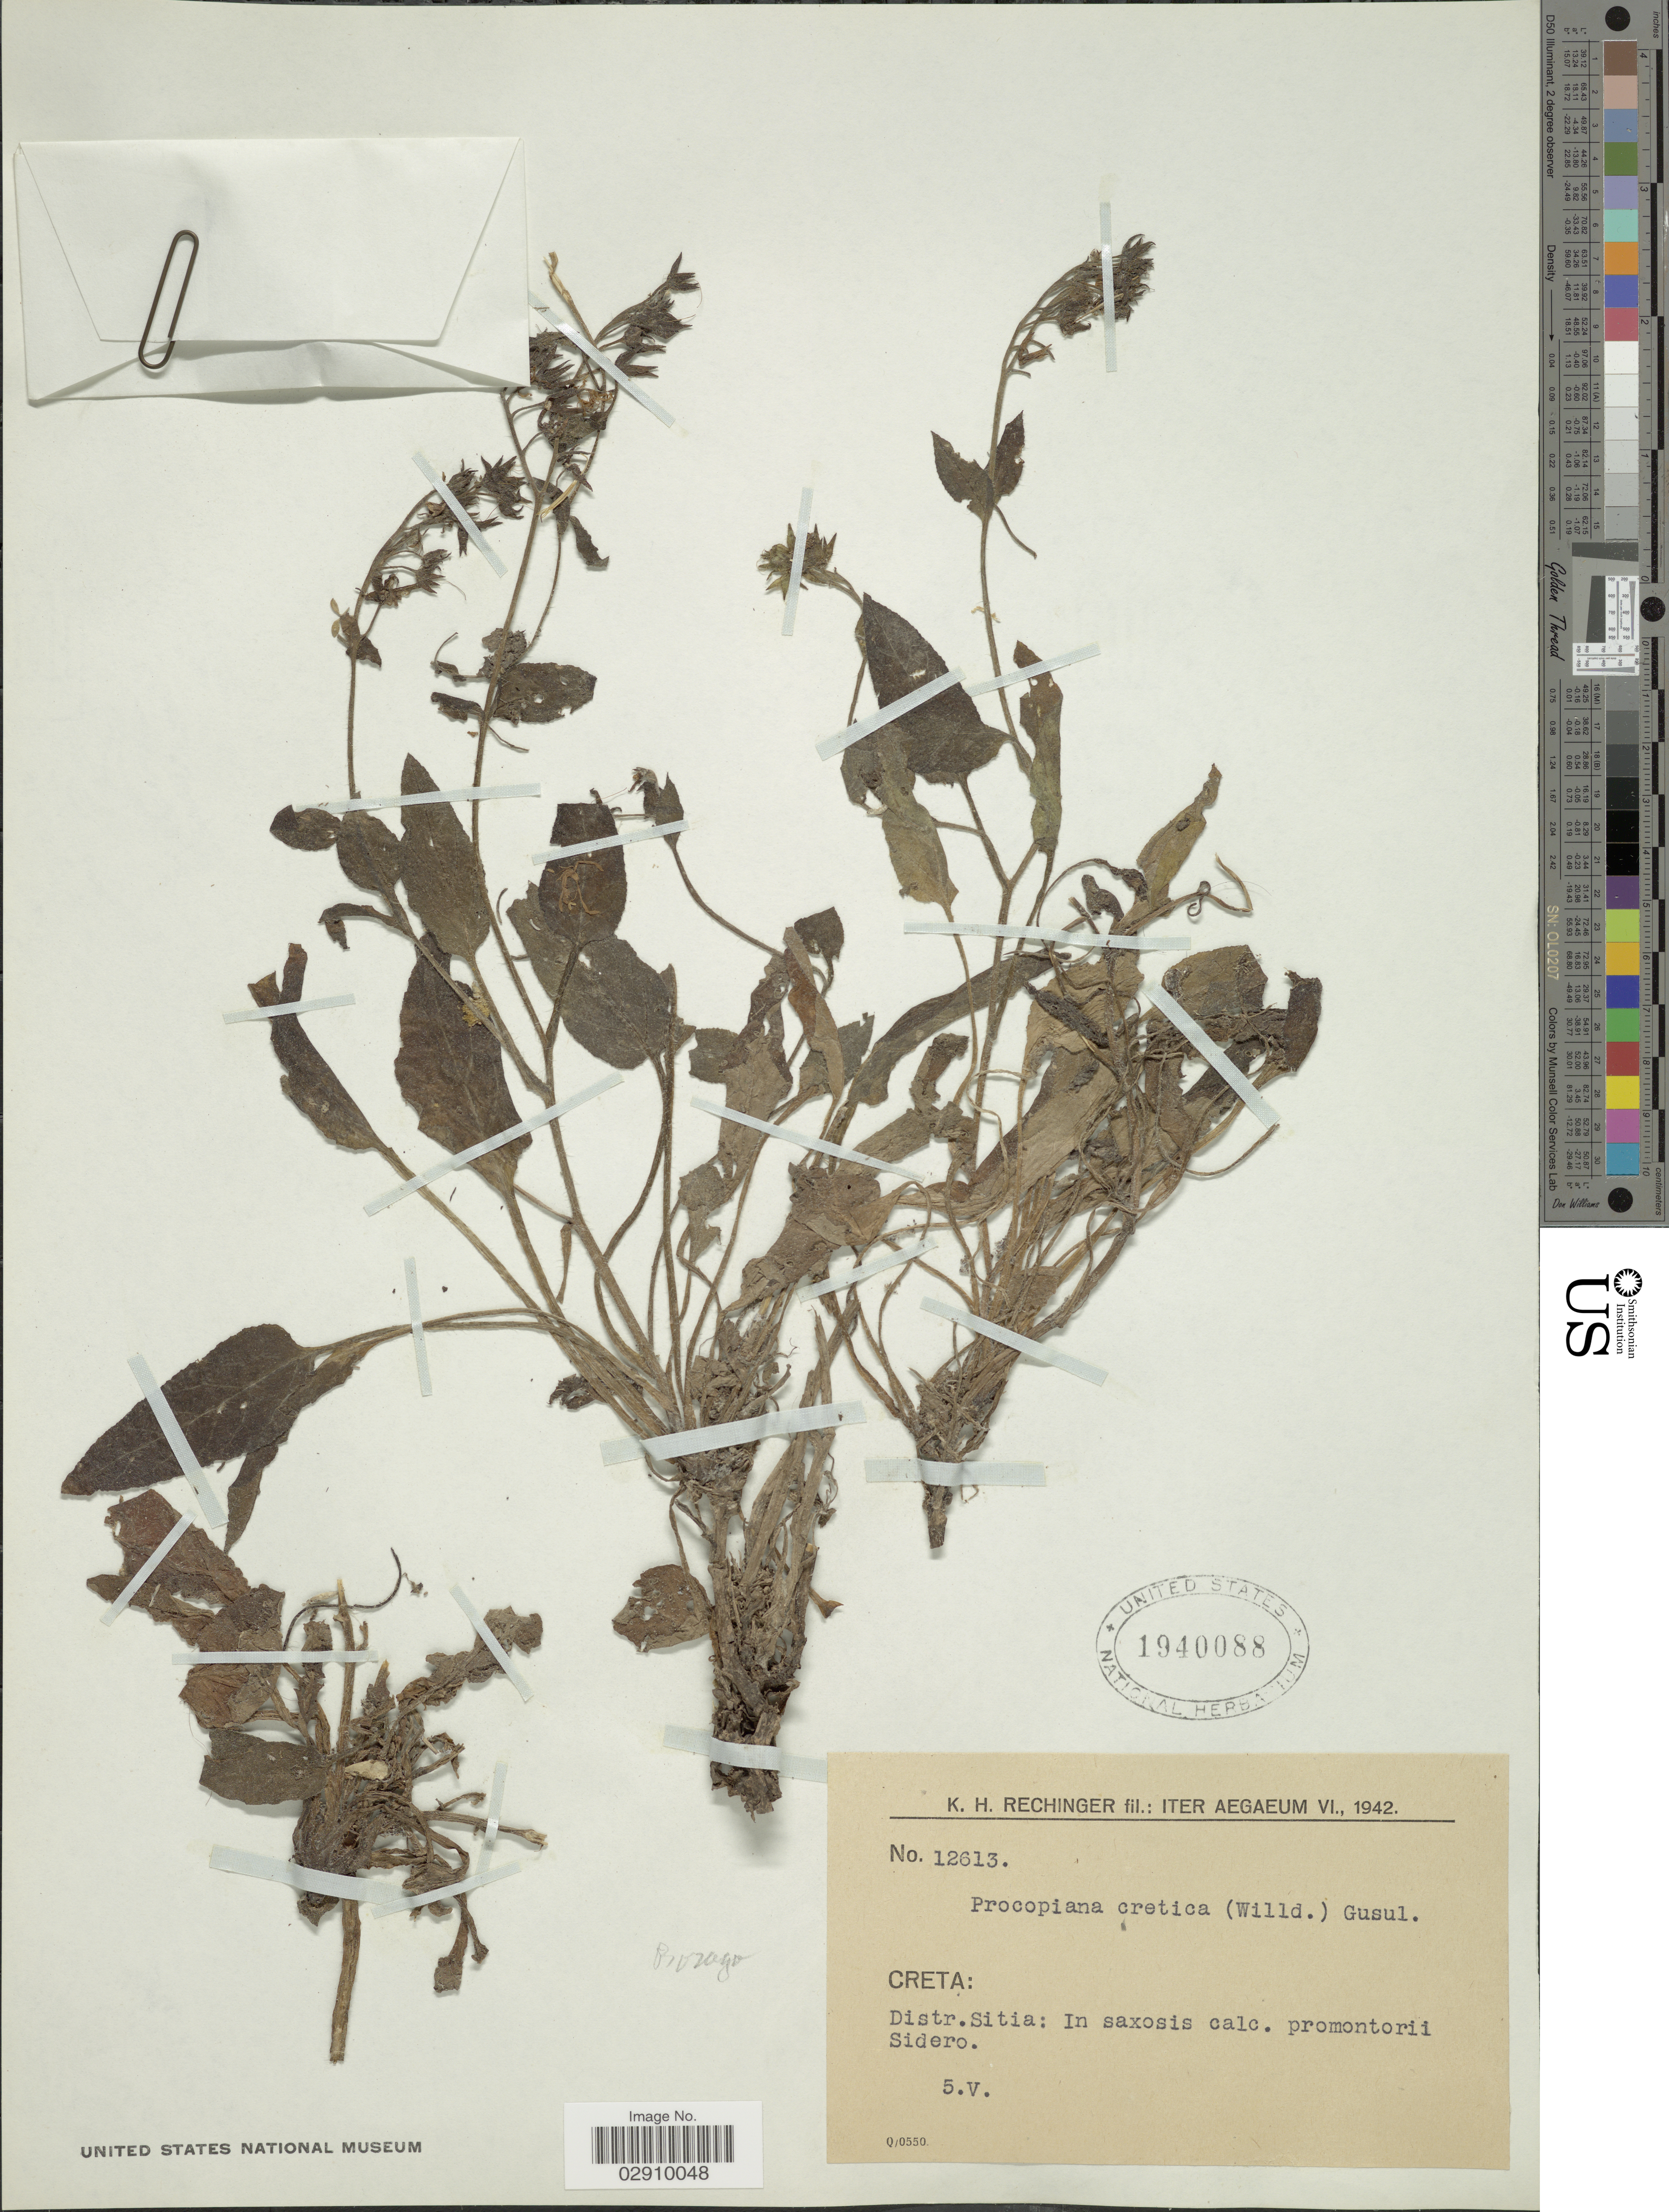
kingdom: Plantae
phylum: Tracheophyta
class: Magnoliopsida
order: Boraginales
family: Boraginaceae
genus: Borago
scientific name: Borago cretica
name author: Willd.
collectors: K. H. Rechinger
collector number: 12613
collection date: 1942-05-05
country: Greece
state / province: Crete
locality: Creta: Distr. Sitio: In saxosis calc. promontorii Sidero, Iter Aegaeum.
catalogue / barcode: US 1940088